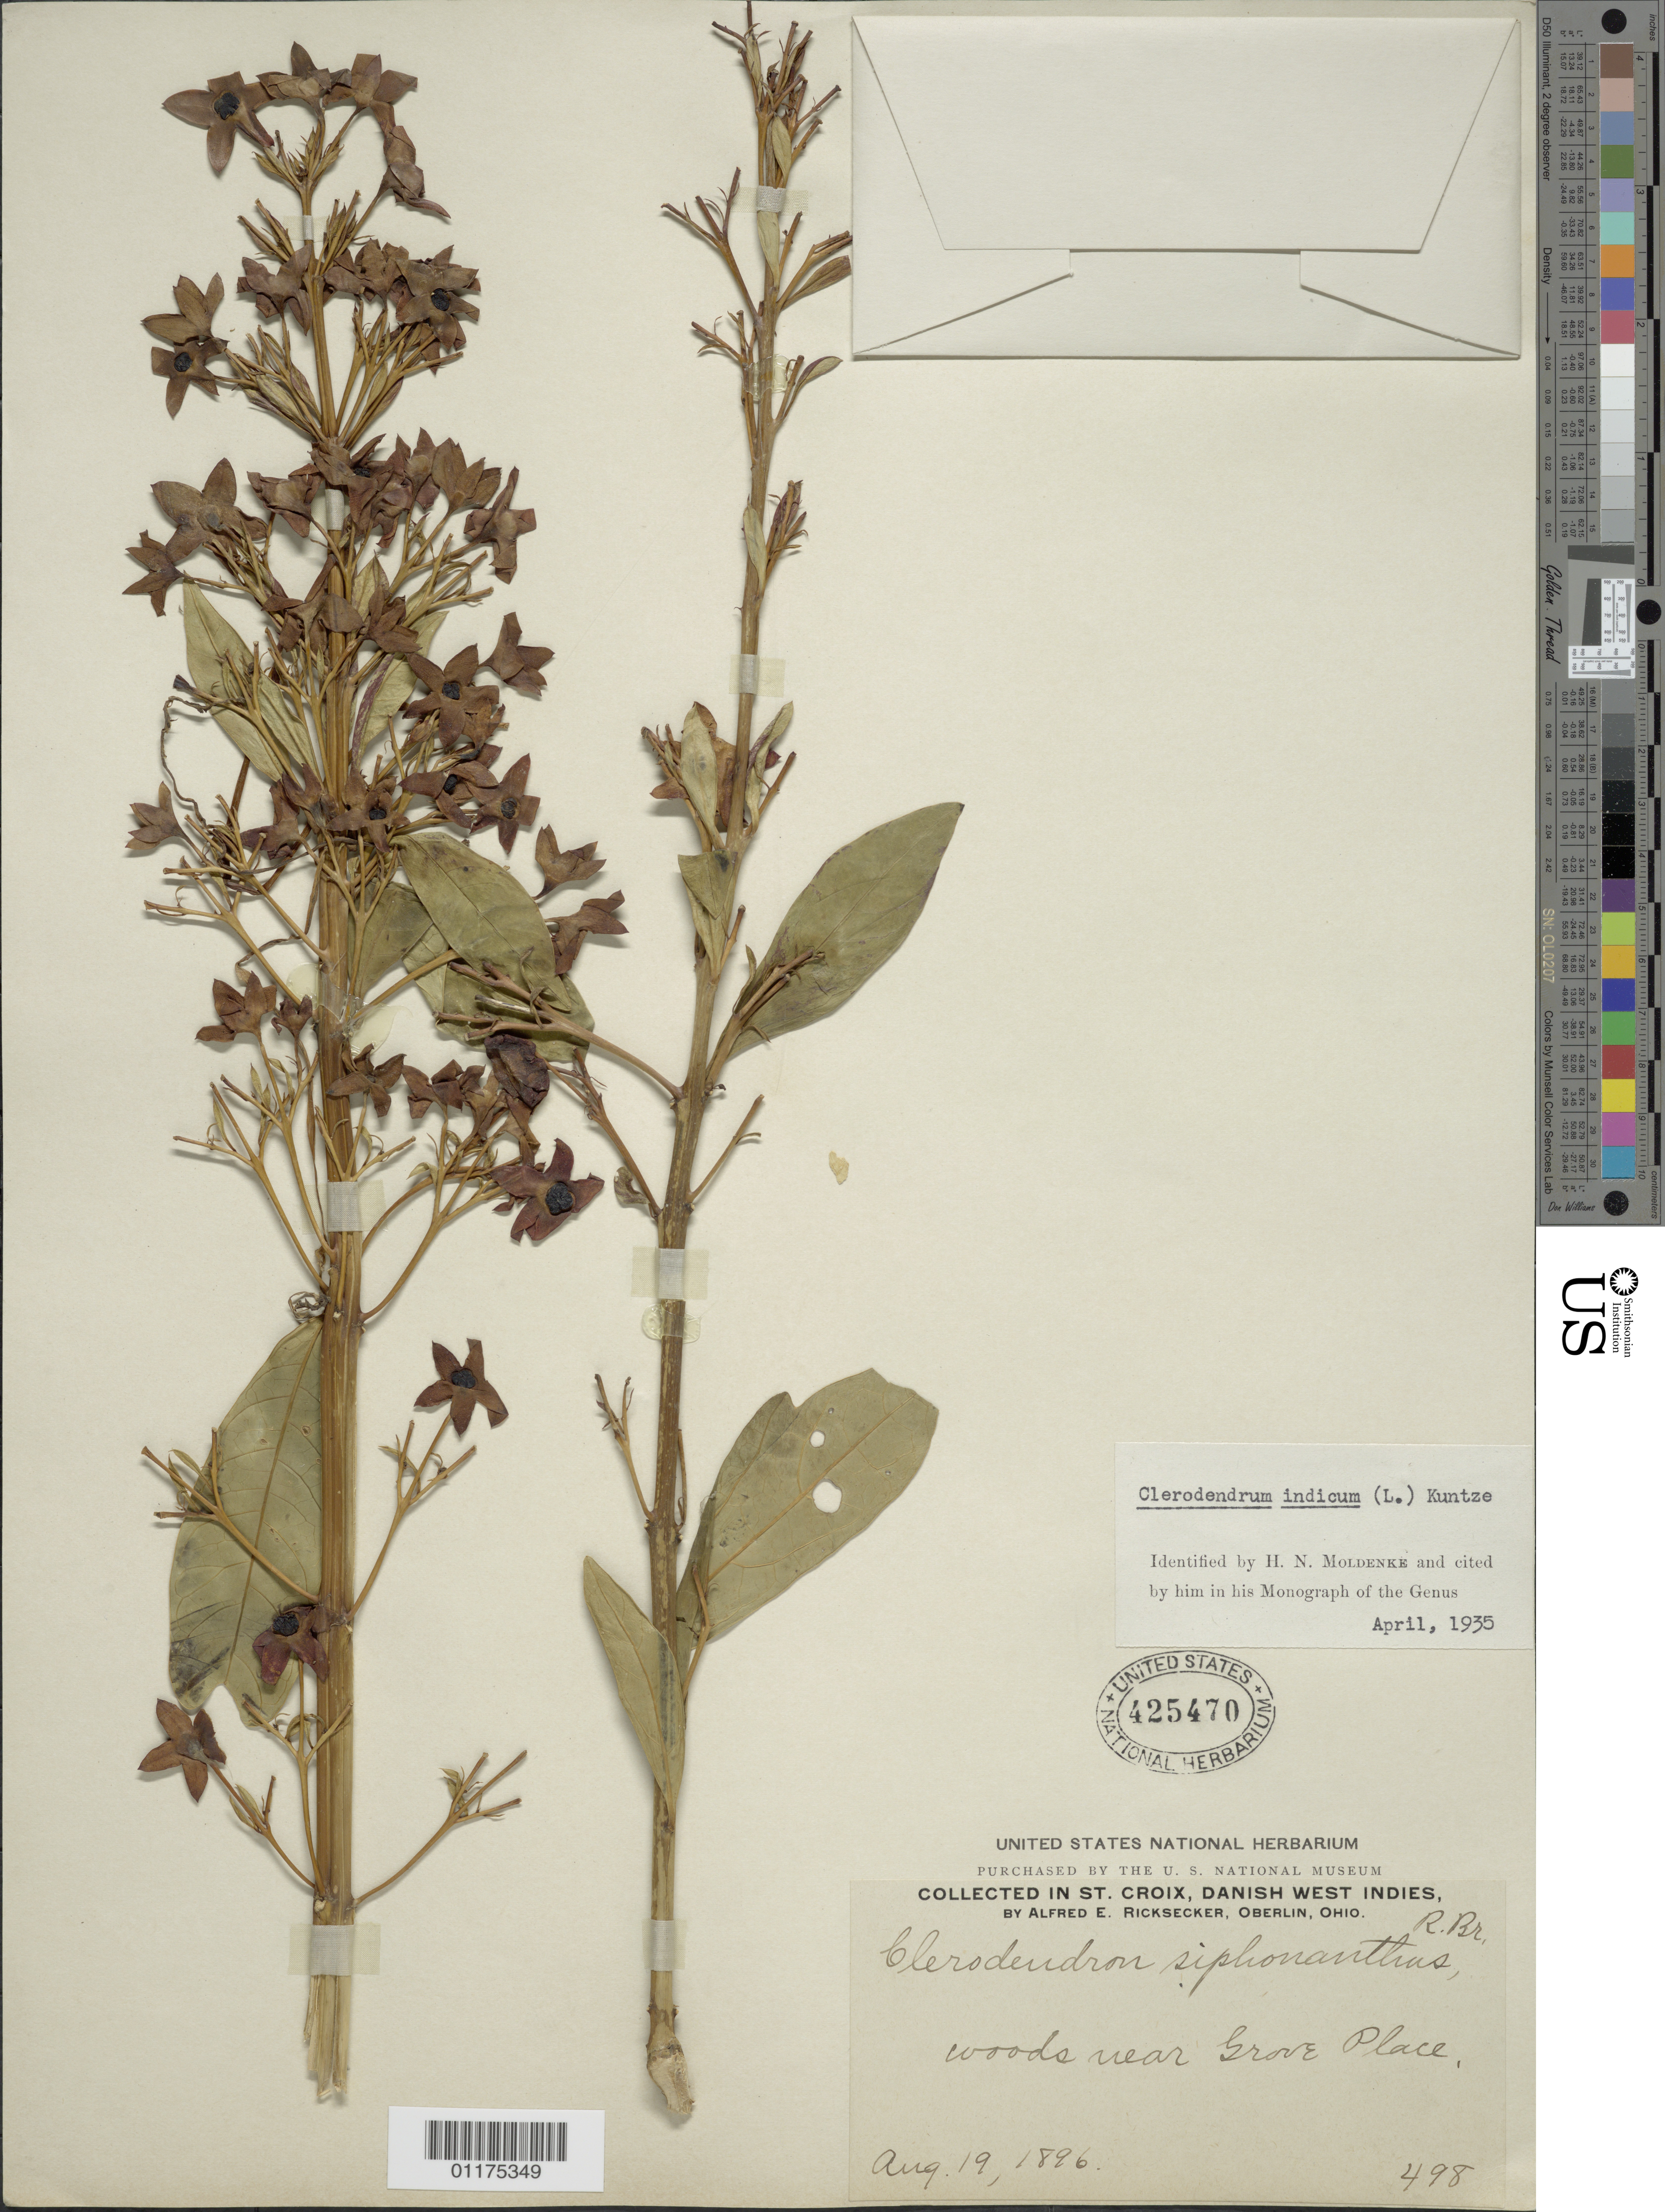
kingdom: Plantae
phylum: Tracheophyta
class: Magnoliopsida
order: Lamiales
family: Lamiaceae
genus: Clerodendrum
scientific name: Clerodendrum indicum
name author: (L.) Kuntze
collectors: A. E. Ricksecker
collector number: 498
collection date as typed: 19 Aug 1896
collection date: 1896-08-19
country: U.S. Virgin Islands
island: St. Croix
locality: Danish West Indies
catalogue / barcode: US 425470